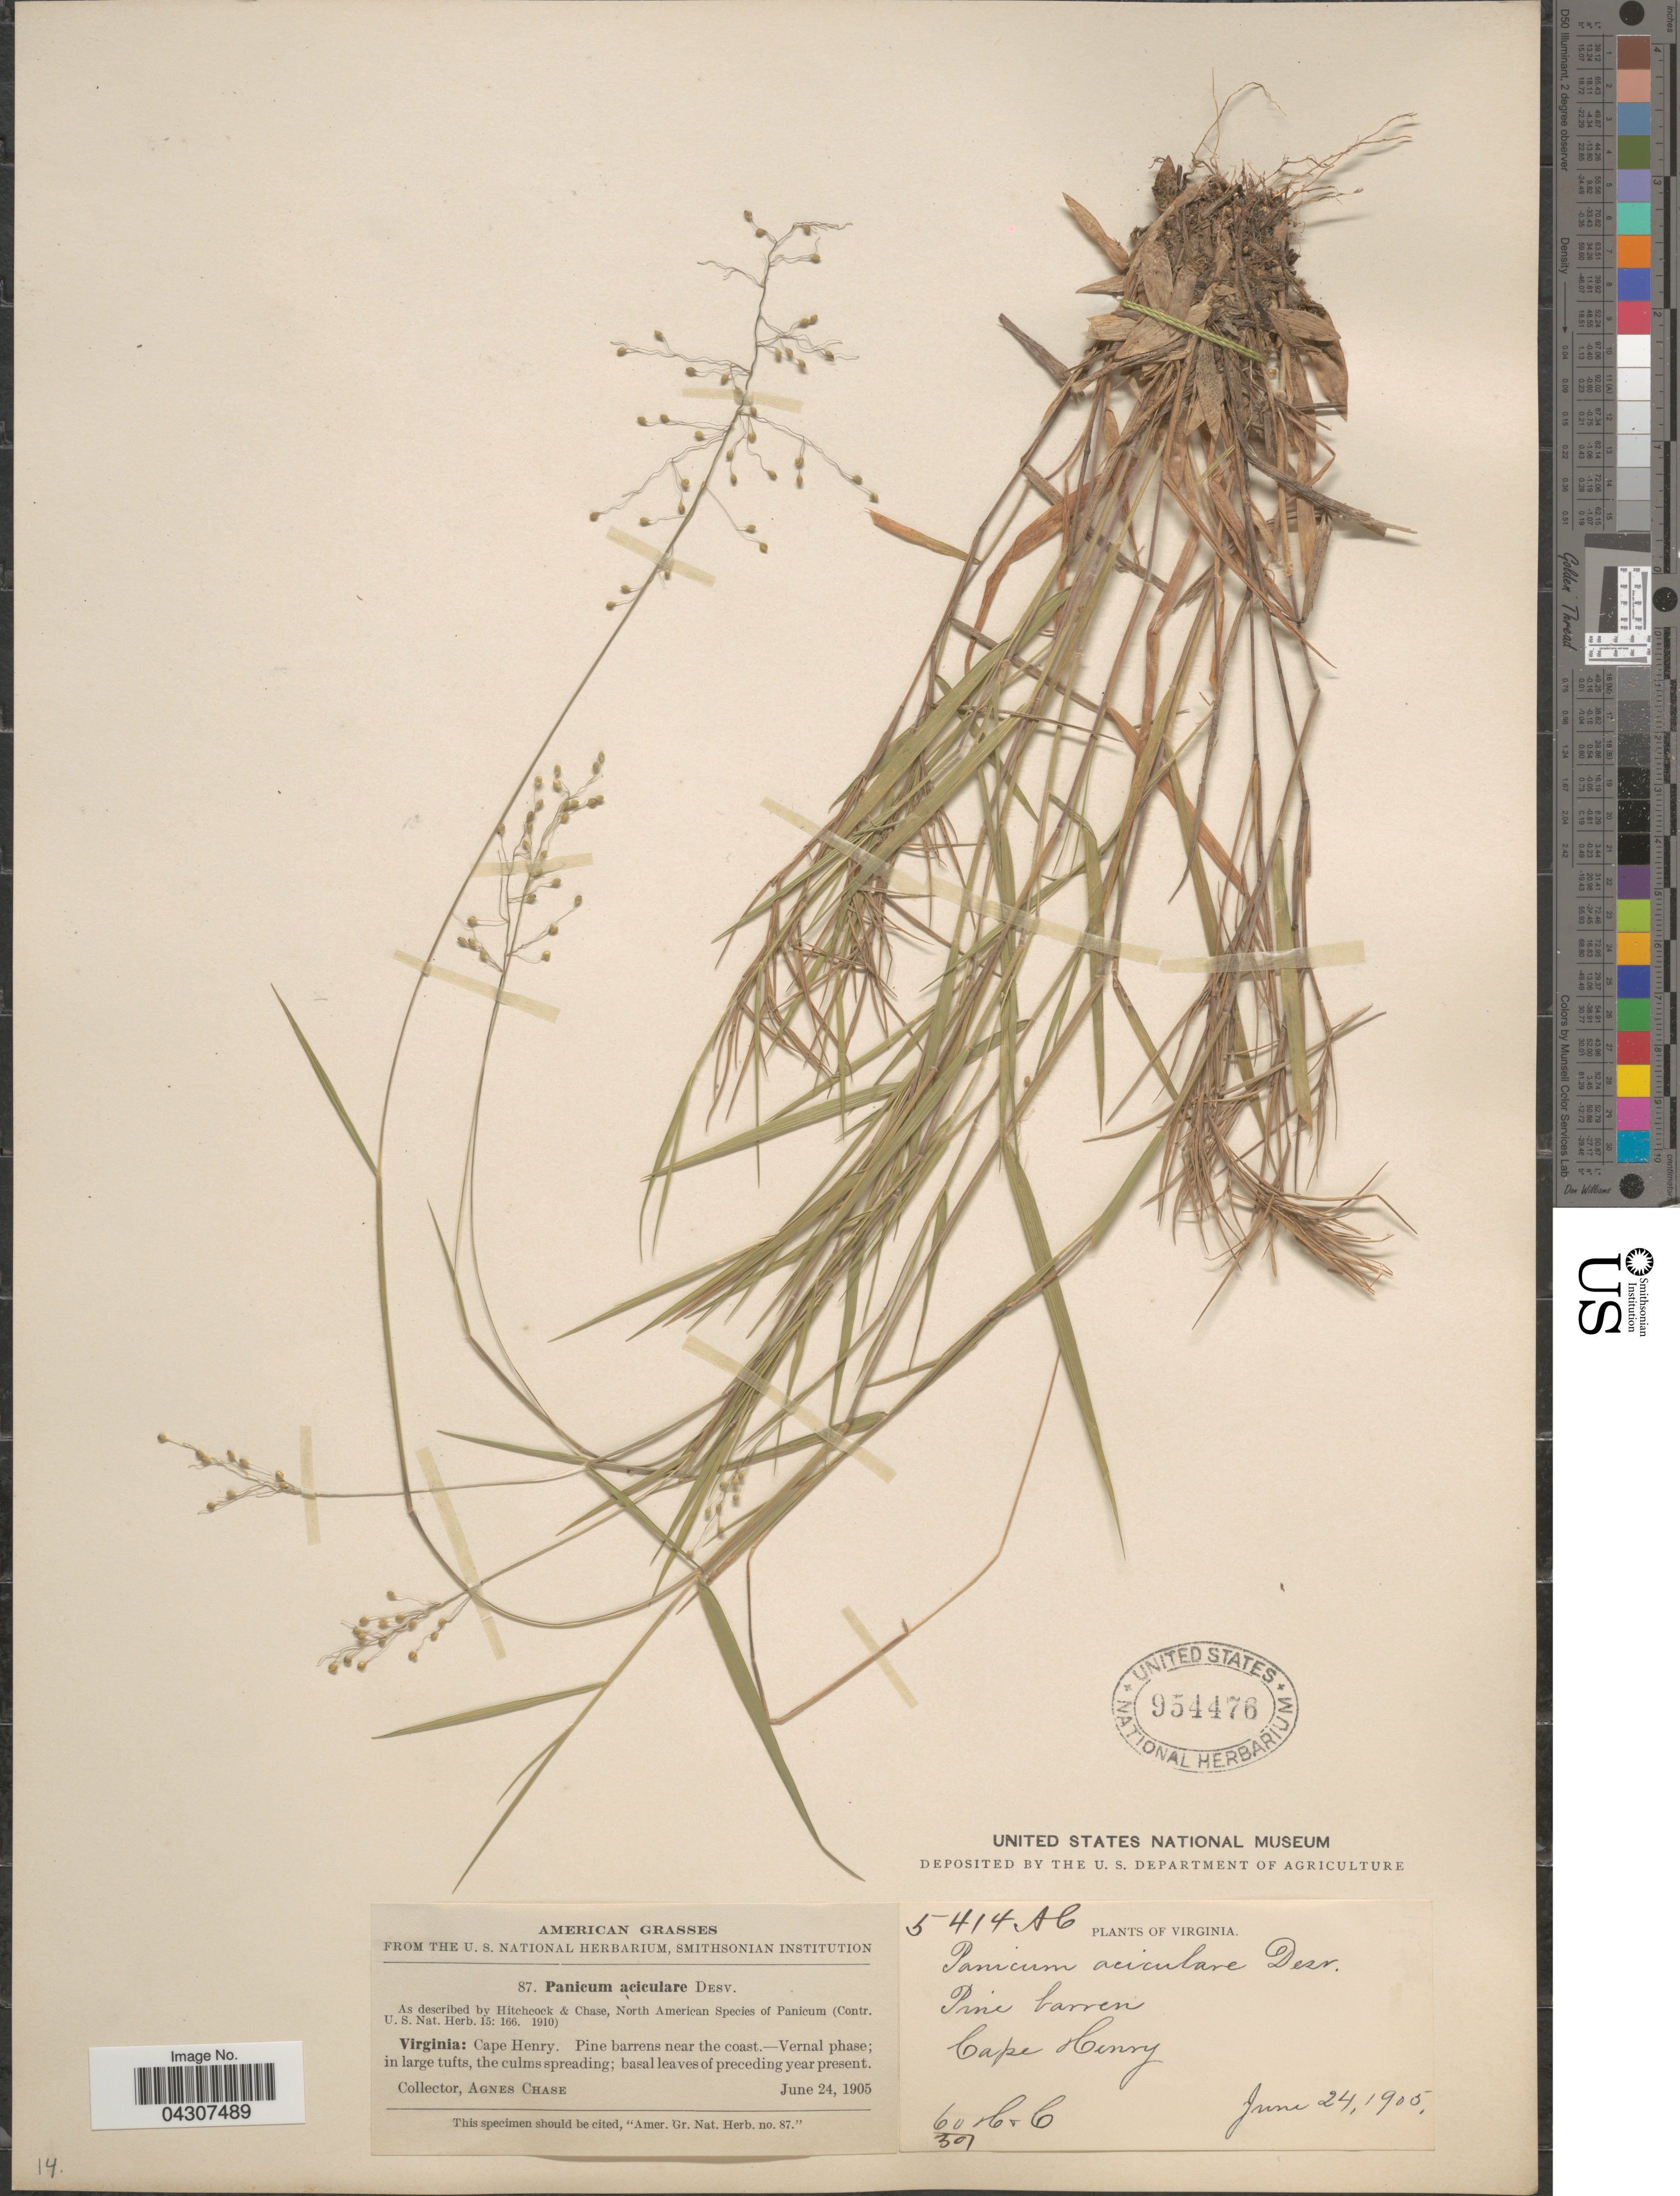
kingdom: Plantae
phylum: Tracheophyta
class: Liliopsida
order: Poales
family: Poaceae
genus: Dichanthelium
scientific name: Dichanthelium aciculare var. aciculare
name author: (Desv. ex Poir.) Gould & C.A. Clark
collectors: A. Chase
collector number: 87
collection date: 1905-06-24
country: United States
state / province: Virginia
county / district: City of Virginia Beach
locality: Cape Henry. Pine barrens near the coast. Pine barren. Cape Henry.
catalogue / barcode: US 954476